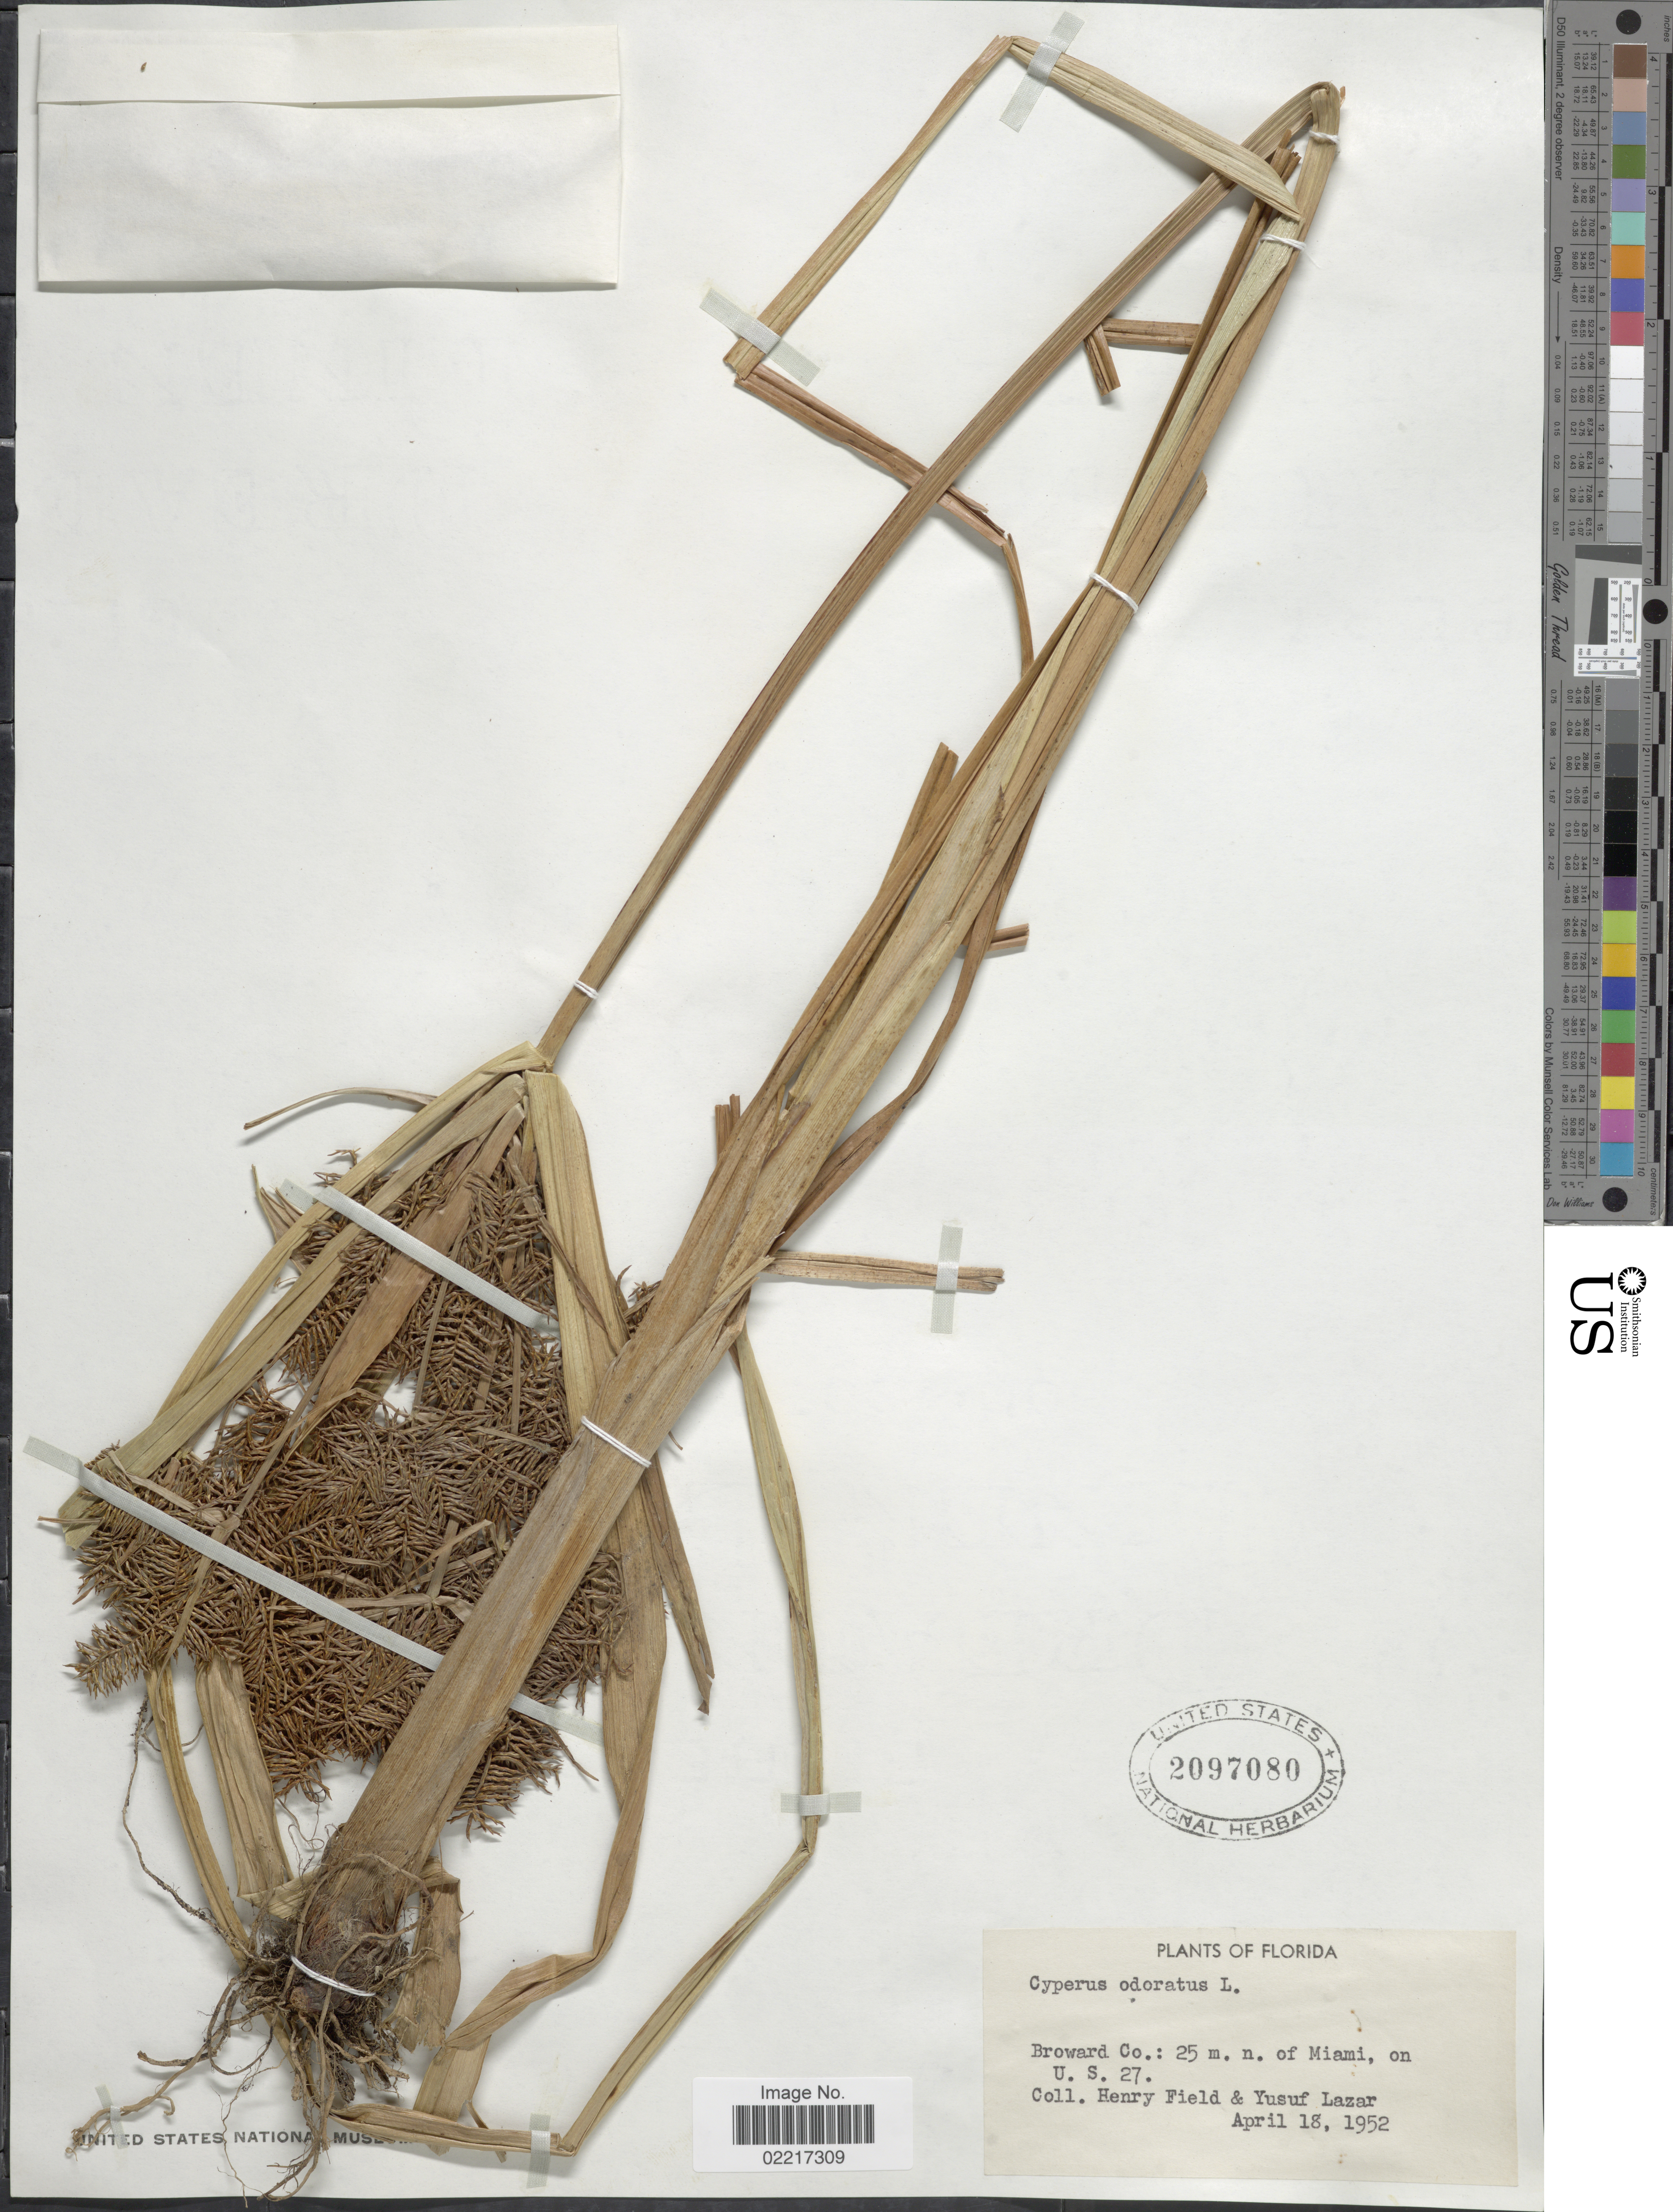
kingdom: Plantae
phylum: Tracheophyta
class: Liliopsida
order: Poales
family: Cyperaceae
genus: Cyperus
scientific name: Cyperus odoratus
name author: L.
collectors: H. Field & Y. Lazar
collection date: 1952-04-18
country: United States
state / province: Florida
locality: Broward Co.: 25 m. n. of Miami, on U.S. 27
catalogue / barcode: US 2097080